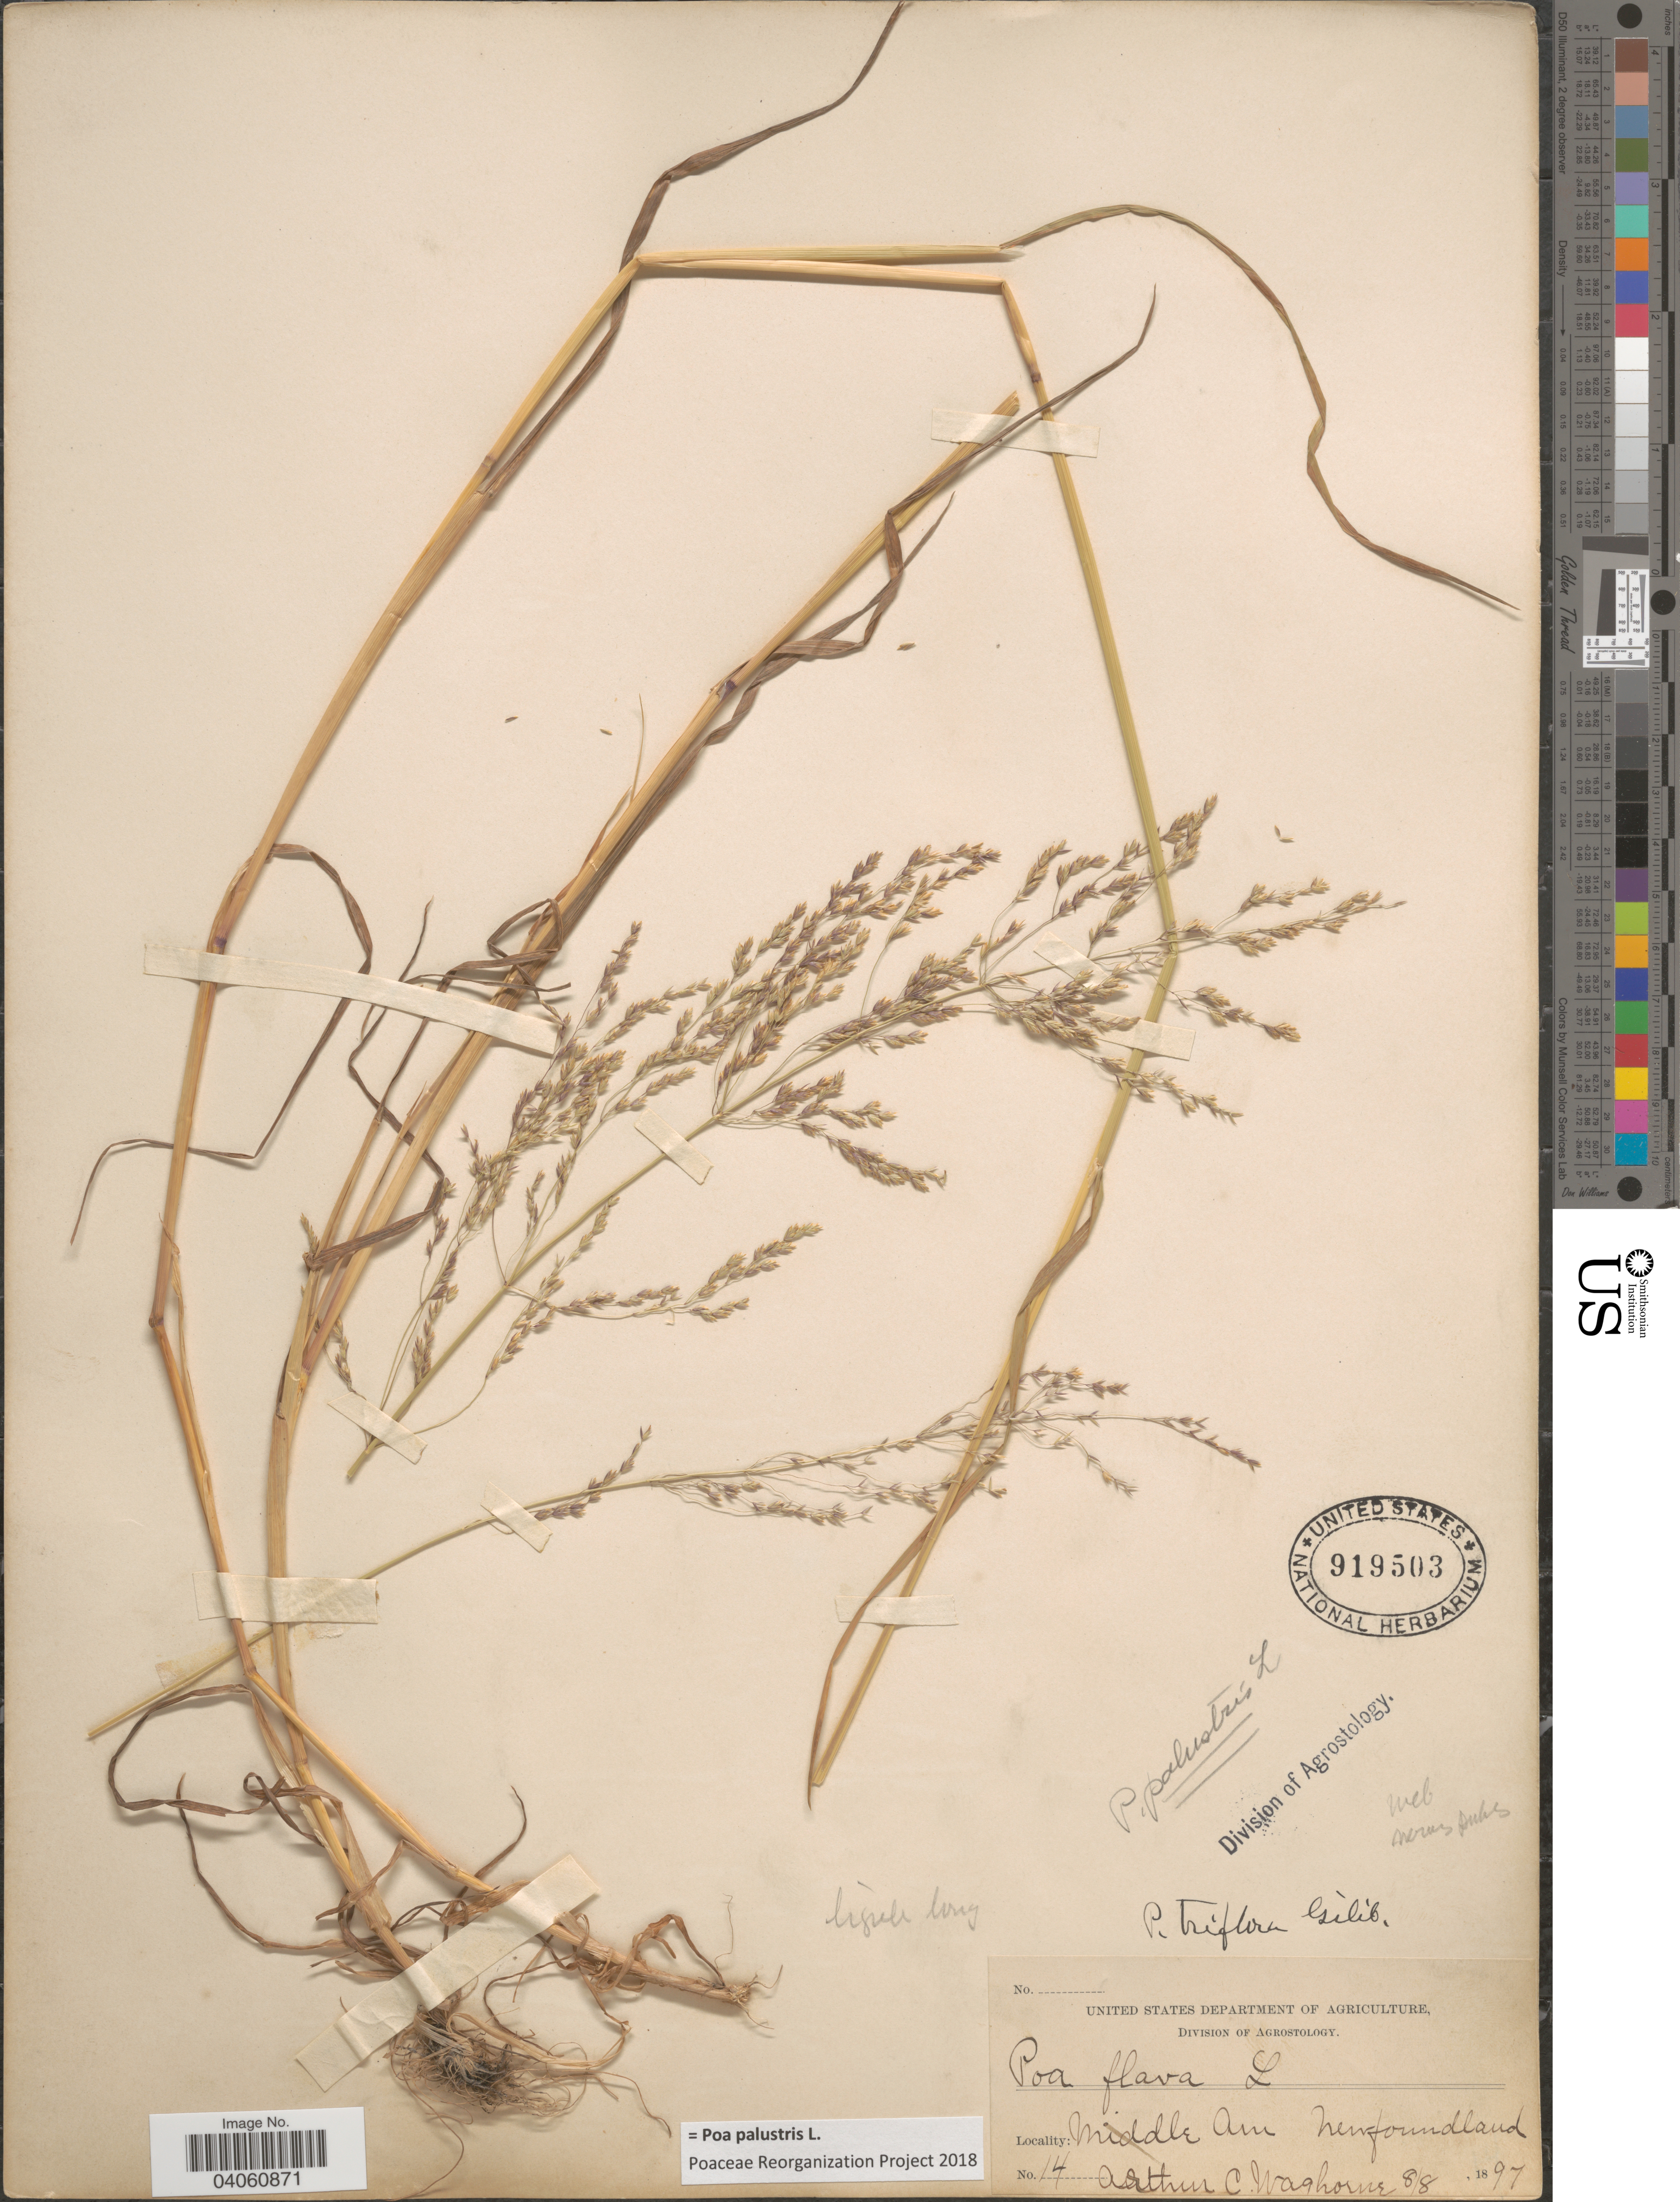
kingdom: Plantae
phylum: Tracheophyta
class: Liliopsida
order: Poales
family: Poaceae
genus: Poa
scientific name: Poa palustris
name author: L.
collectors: A. Waghorne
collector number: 14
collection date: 1897-08-08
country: Canada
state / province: Newfoundland and Labrador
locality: Middle Am.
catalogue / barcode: US 919503